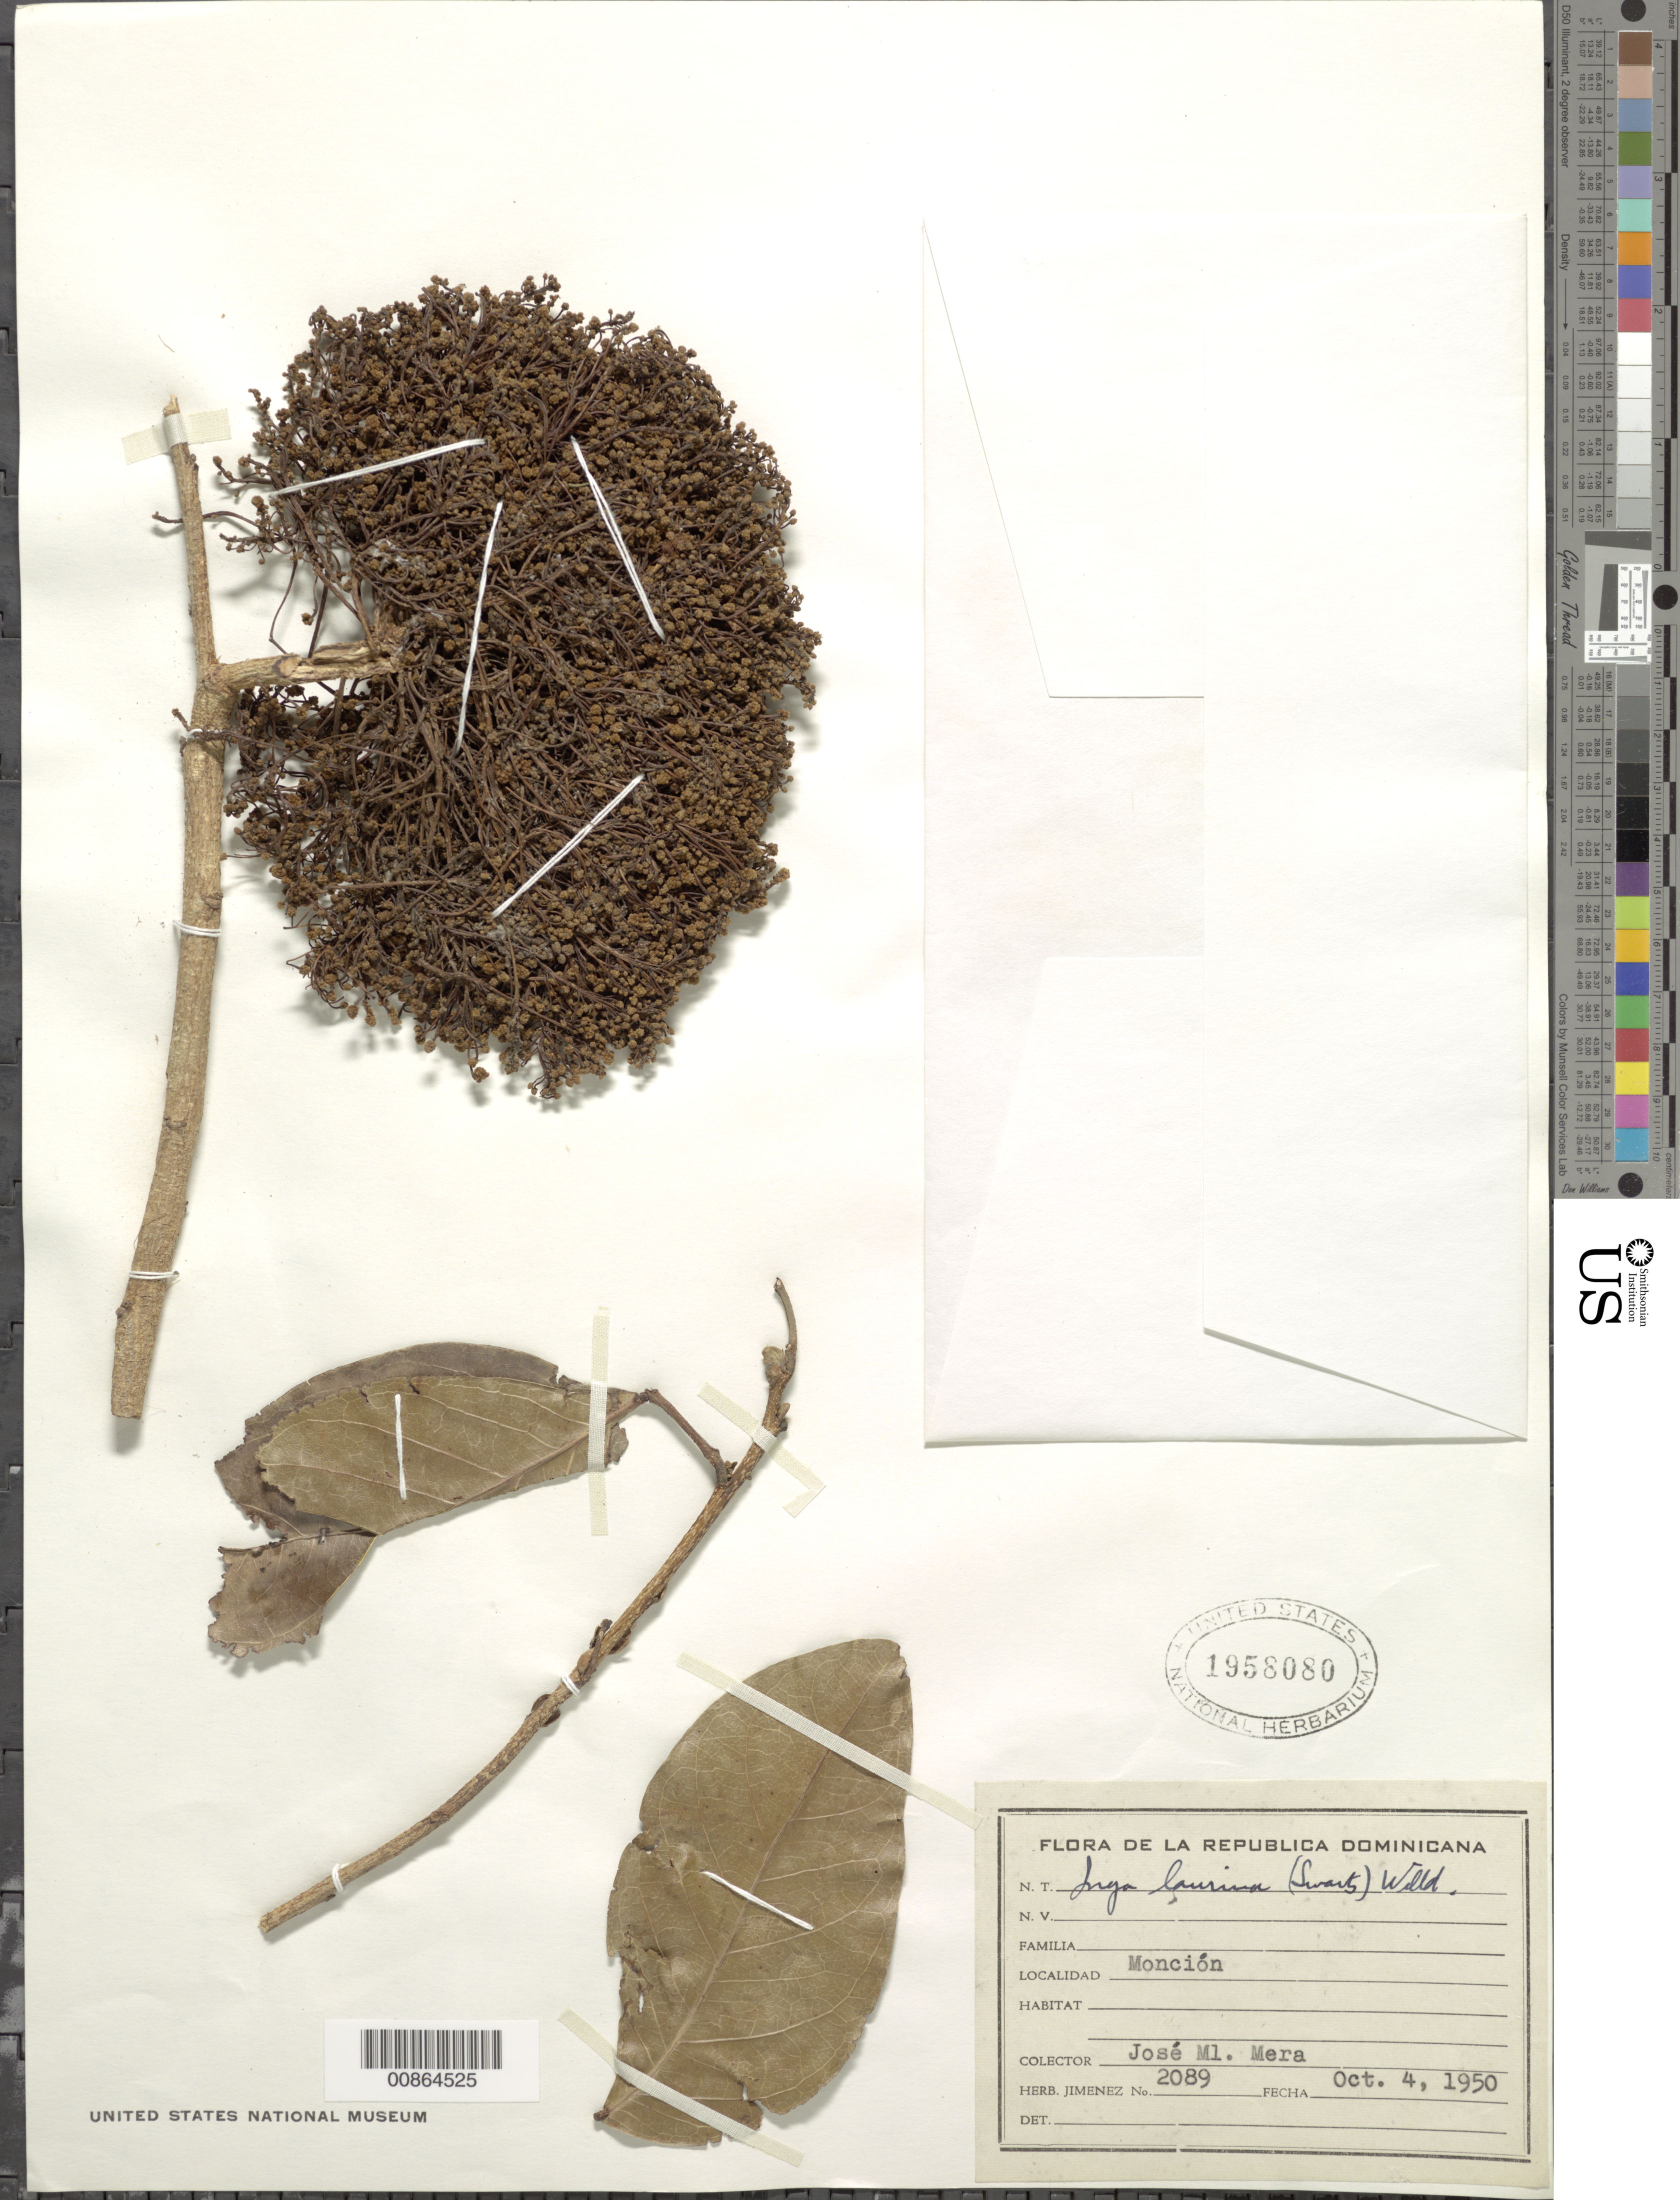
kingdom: Plantae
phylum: Tracheophyta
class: Magnoliopsida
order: Fabales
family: Fabaceae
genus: Inga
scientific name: Inga laurina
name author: (Sw.) Willd.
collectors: J. Mera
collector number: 2089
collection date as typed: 04 Oct 1950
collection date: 1950-10-04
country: Dominican Republic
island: Hispaniola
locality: Monción.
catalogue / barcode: US 1958080